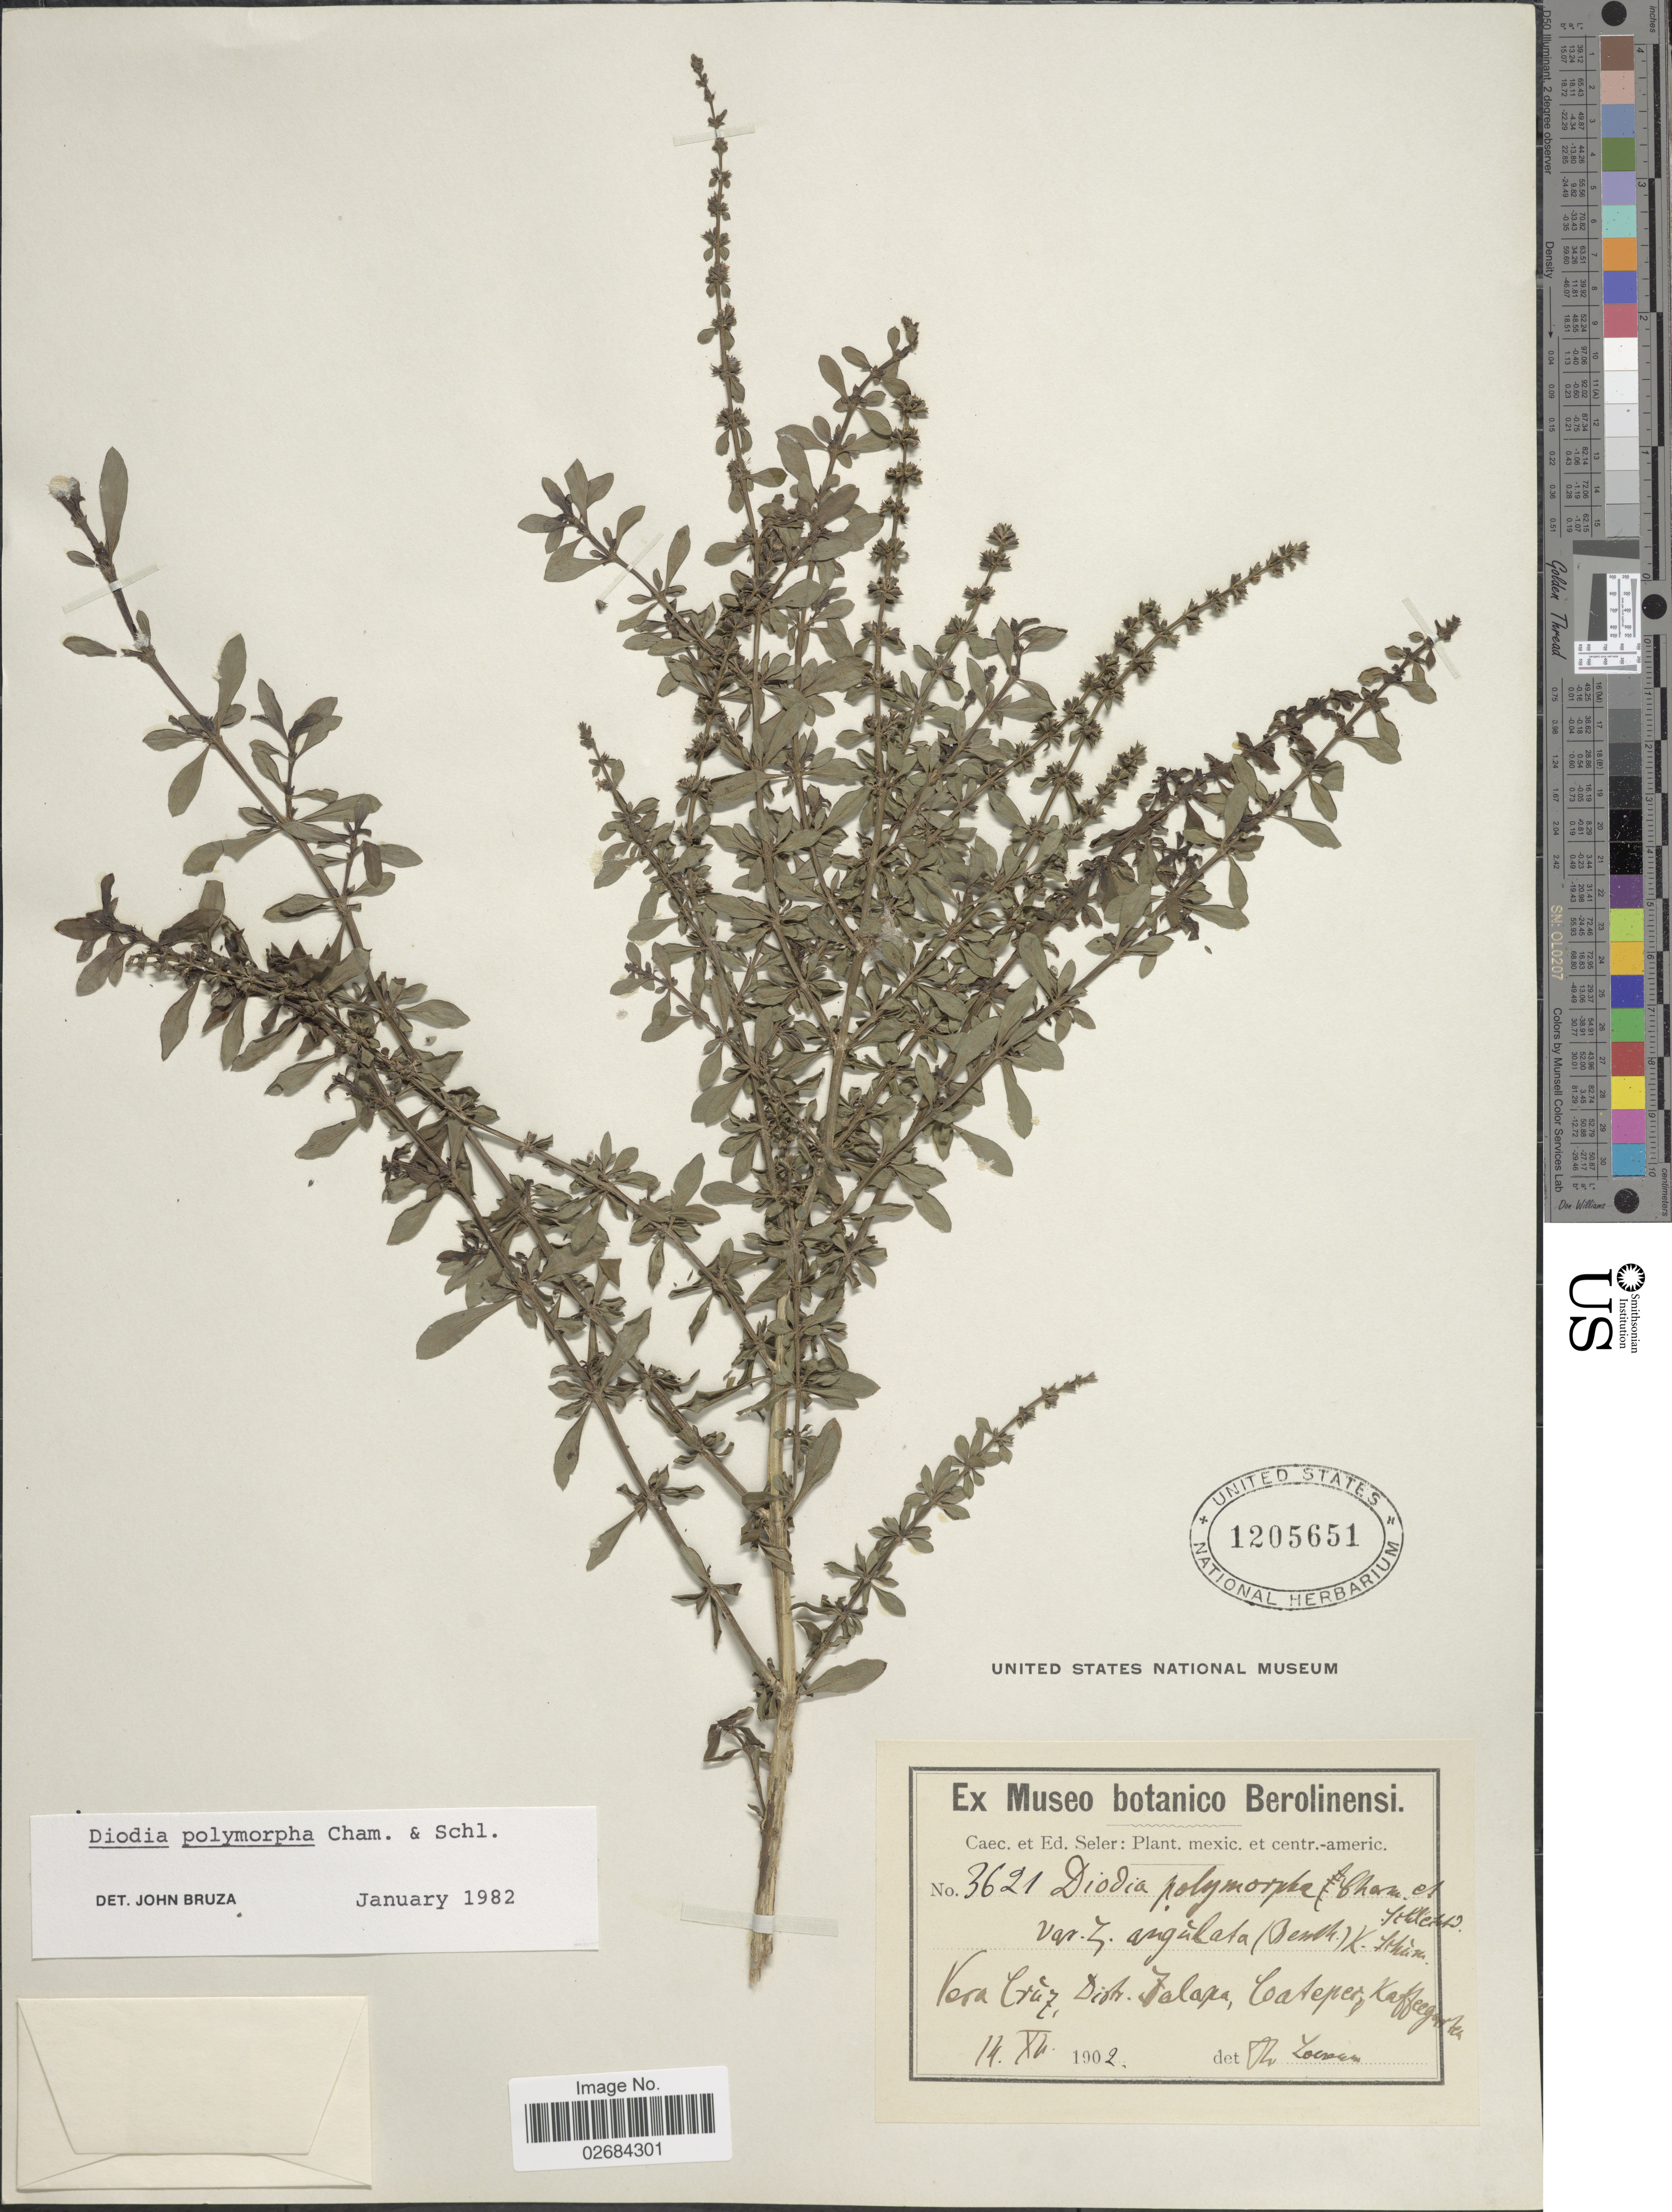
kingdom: Plantae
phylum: Tracheophyta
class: Magnoliopsida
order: Gentianales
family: Rubiaceae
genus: Diodia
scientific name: Diodia brasiliensis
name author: Spreng.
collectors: ex Caec. et Ed Seler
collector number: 3621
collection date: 1902-12-14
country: Mexico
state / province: Veracruz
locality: Vera Cruz, Distr. Jalapa, Coatepec Kaffeegarten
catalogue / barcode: US 1205651